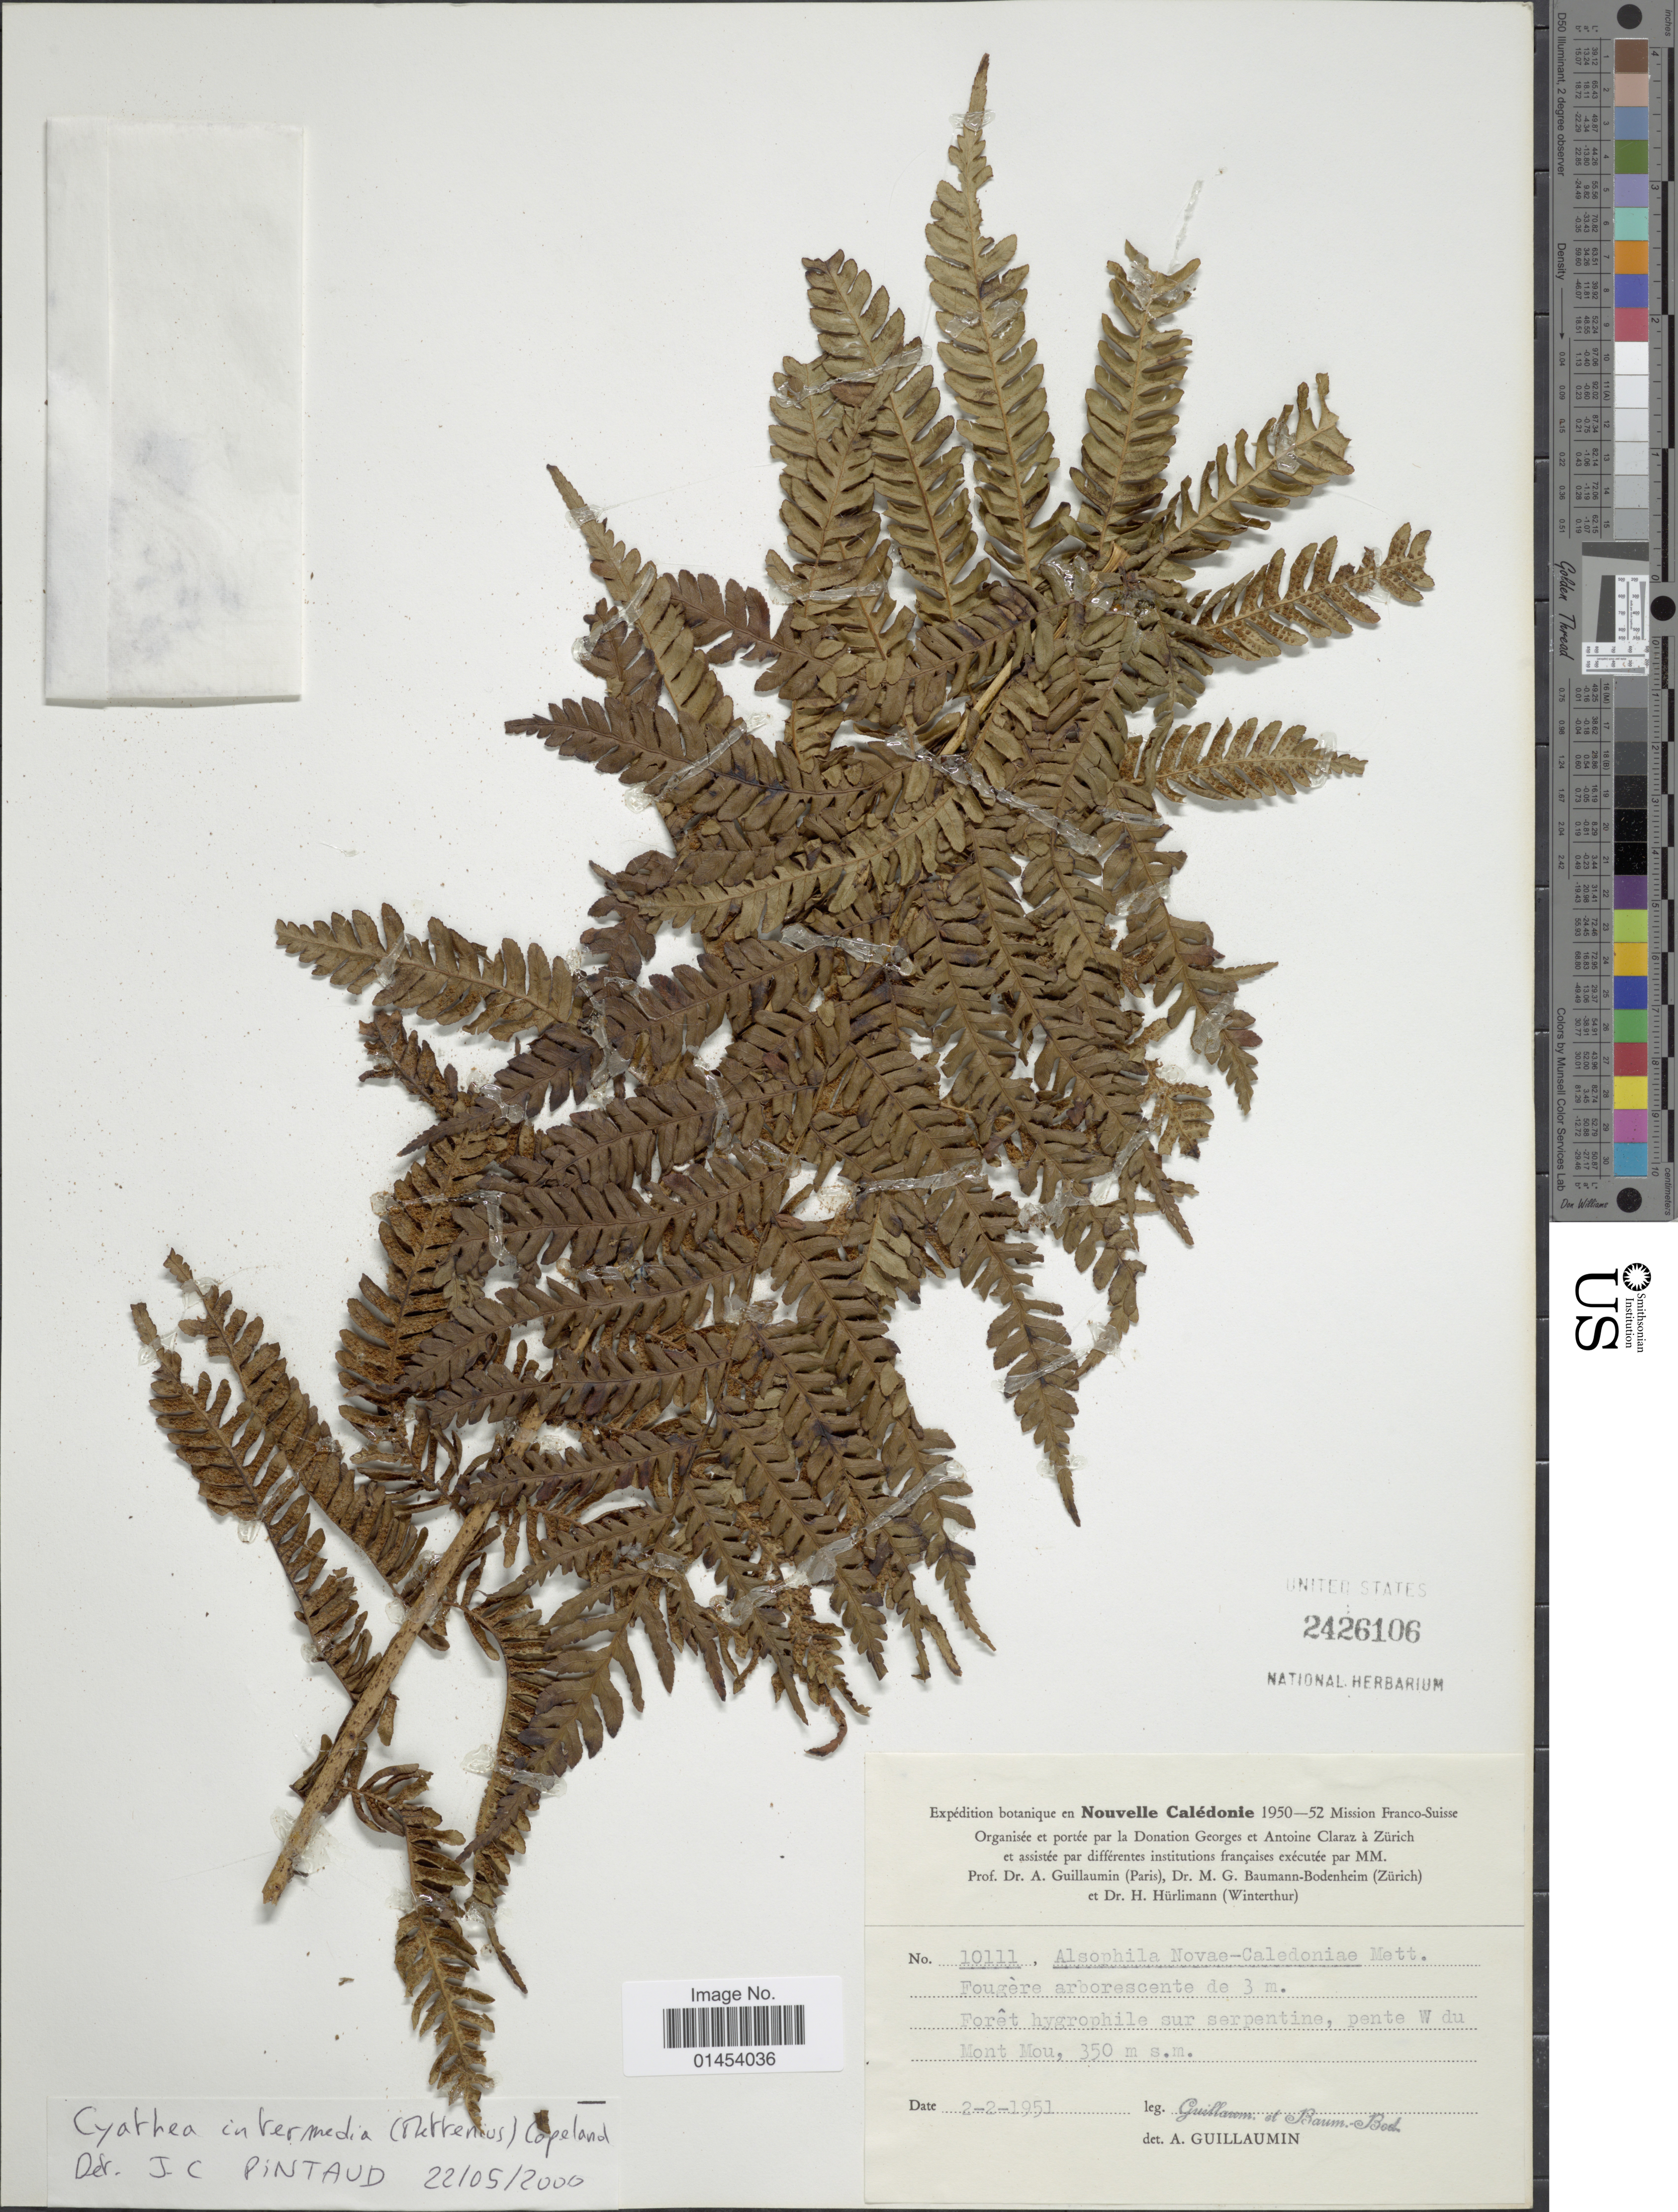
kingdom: Plantae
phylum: Tracheophyta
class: Polypodiopsida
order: Cyatheales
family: Cyatheaceae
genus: Cyathea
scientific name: Cyathea intermedia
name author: (Mett.) Copel.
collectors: A. Guillaumin & M. G. Baumann-Bodenheim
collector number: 10111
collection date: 1951-02-02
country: New Caledonia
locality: Forêt hygrophile sur serpentine, pente W du Mont Mou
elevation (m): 350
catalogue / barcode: US 2426106